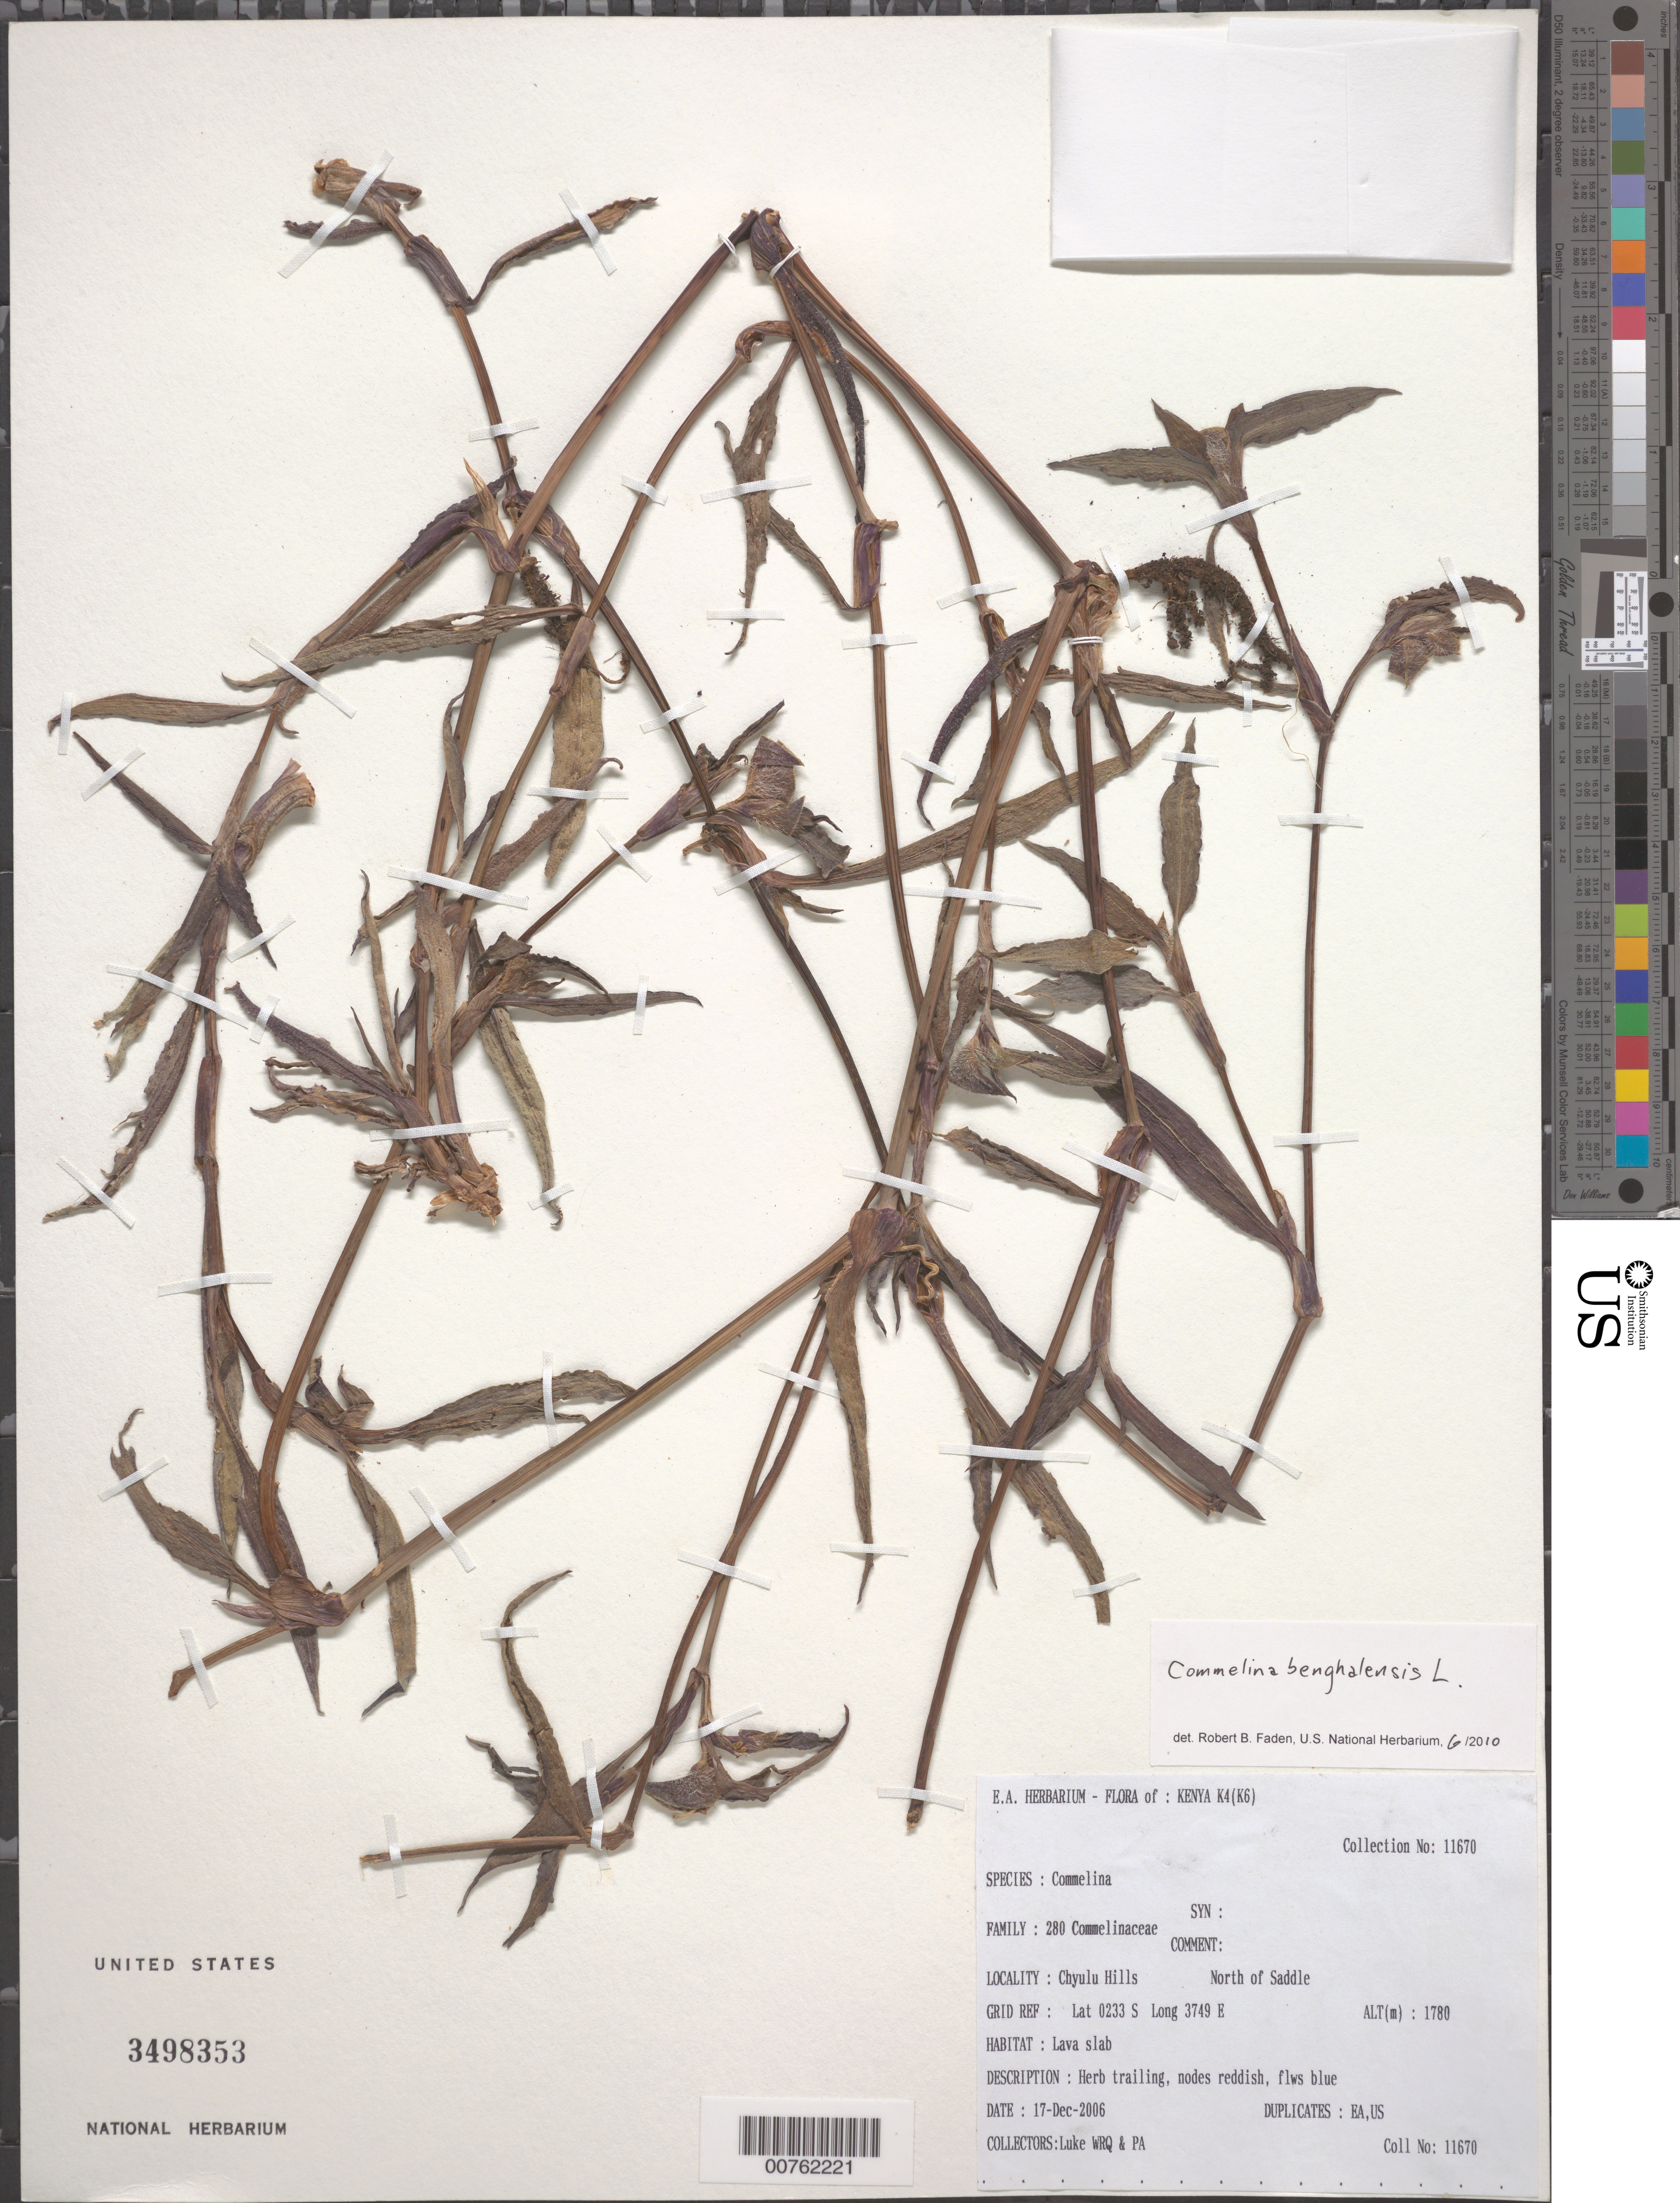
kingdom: Plantae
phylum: Tracheophyta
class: Liliopsida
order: Commelinales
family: Commelinaceae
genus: Commelina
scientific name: Commelina benghalensis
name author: L.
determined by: Faden, Robert B., (US), Smithsonian Institution - National Museum of Natural History (UNITED STATES)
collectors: Q. Luke & P. Luke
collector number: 11670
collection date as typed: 17 Dec 2006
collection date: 2006-12-17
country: Kenya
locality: K4(K6). Chyulu Hills. North Saddle.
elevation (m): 1780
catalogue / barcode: US 3498353